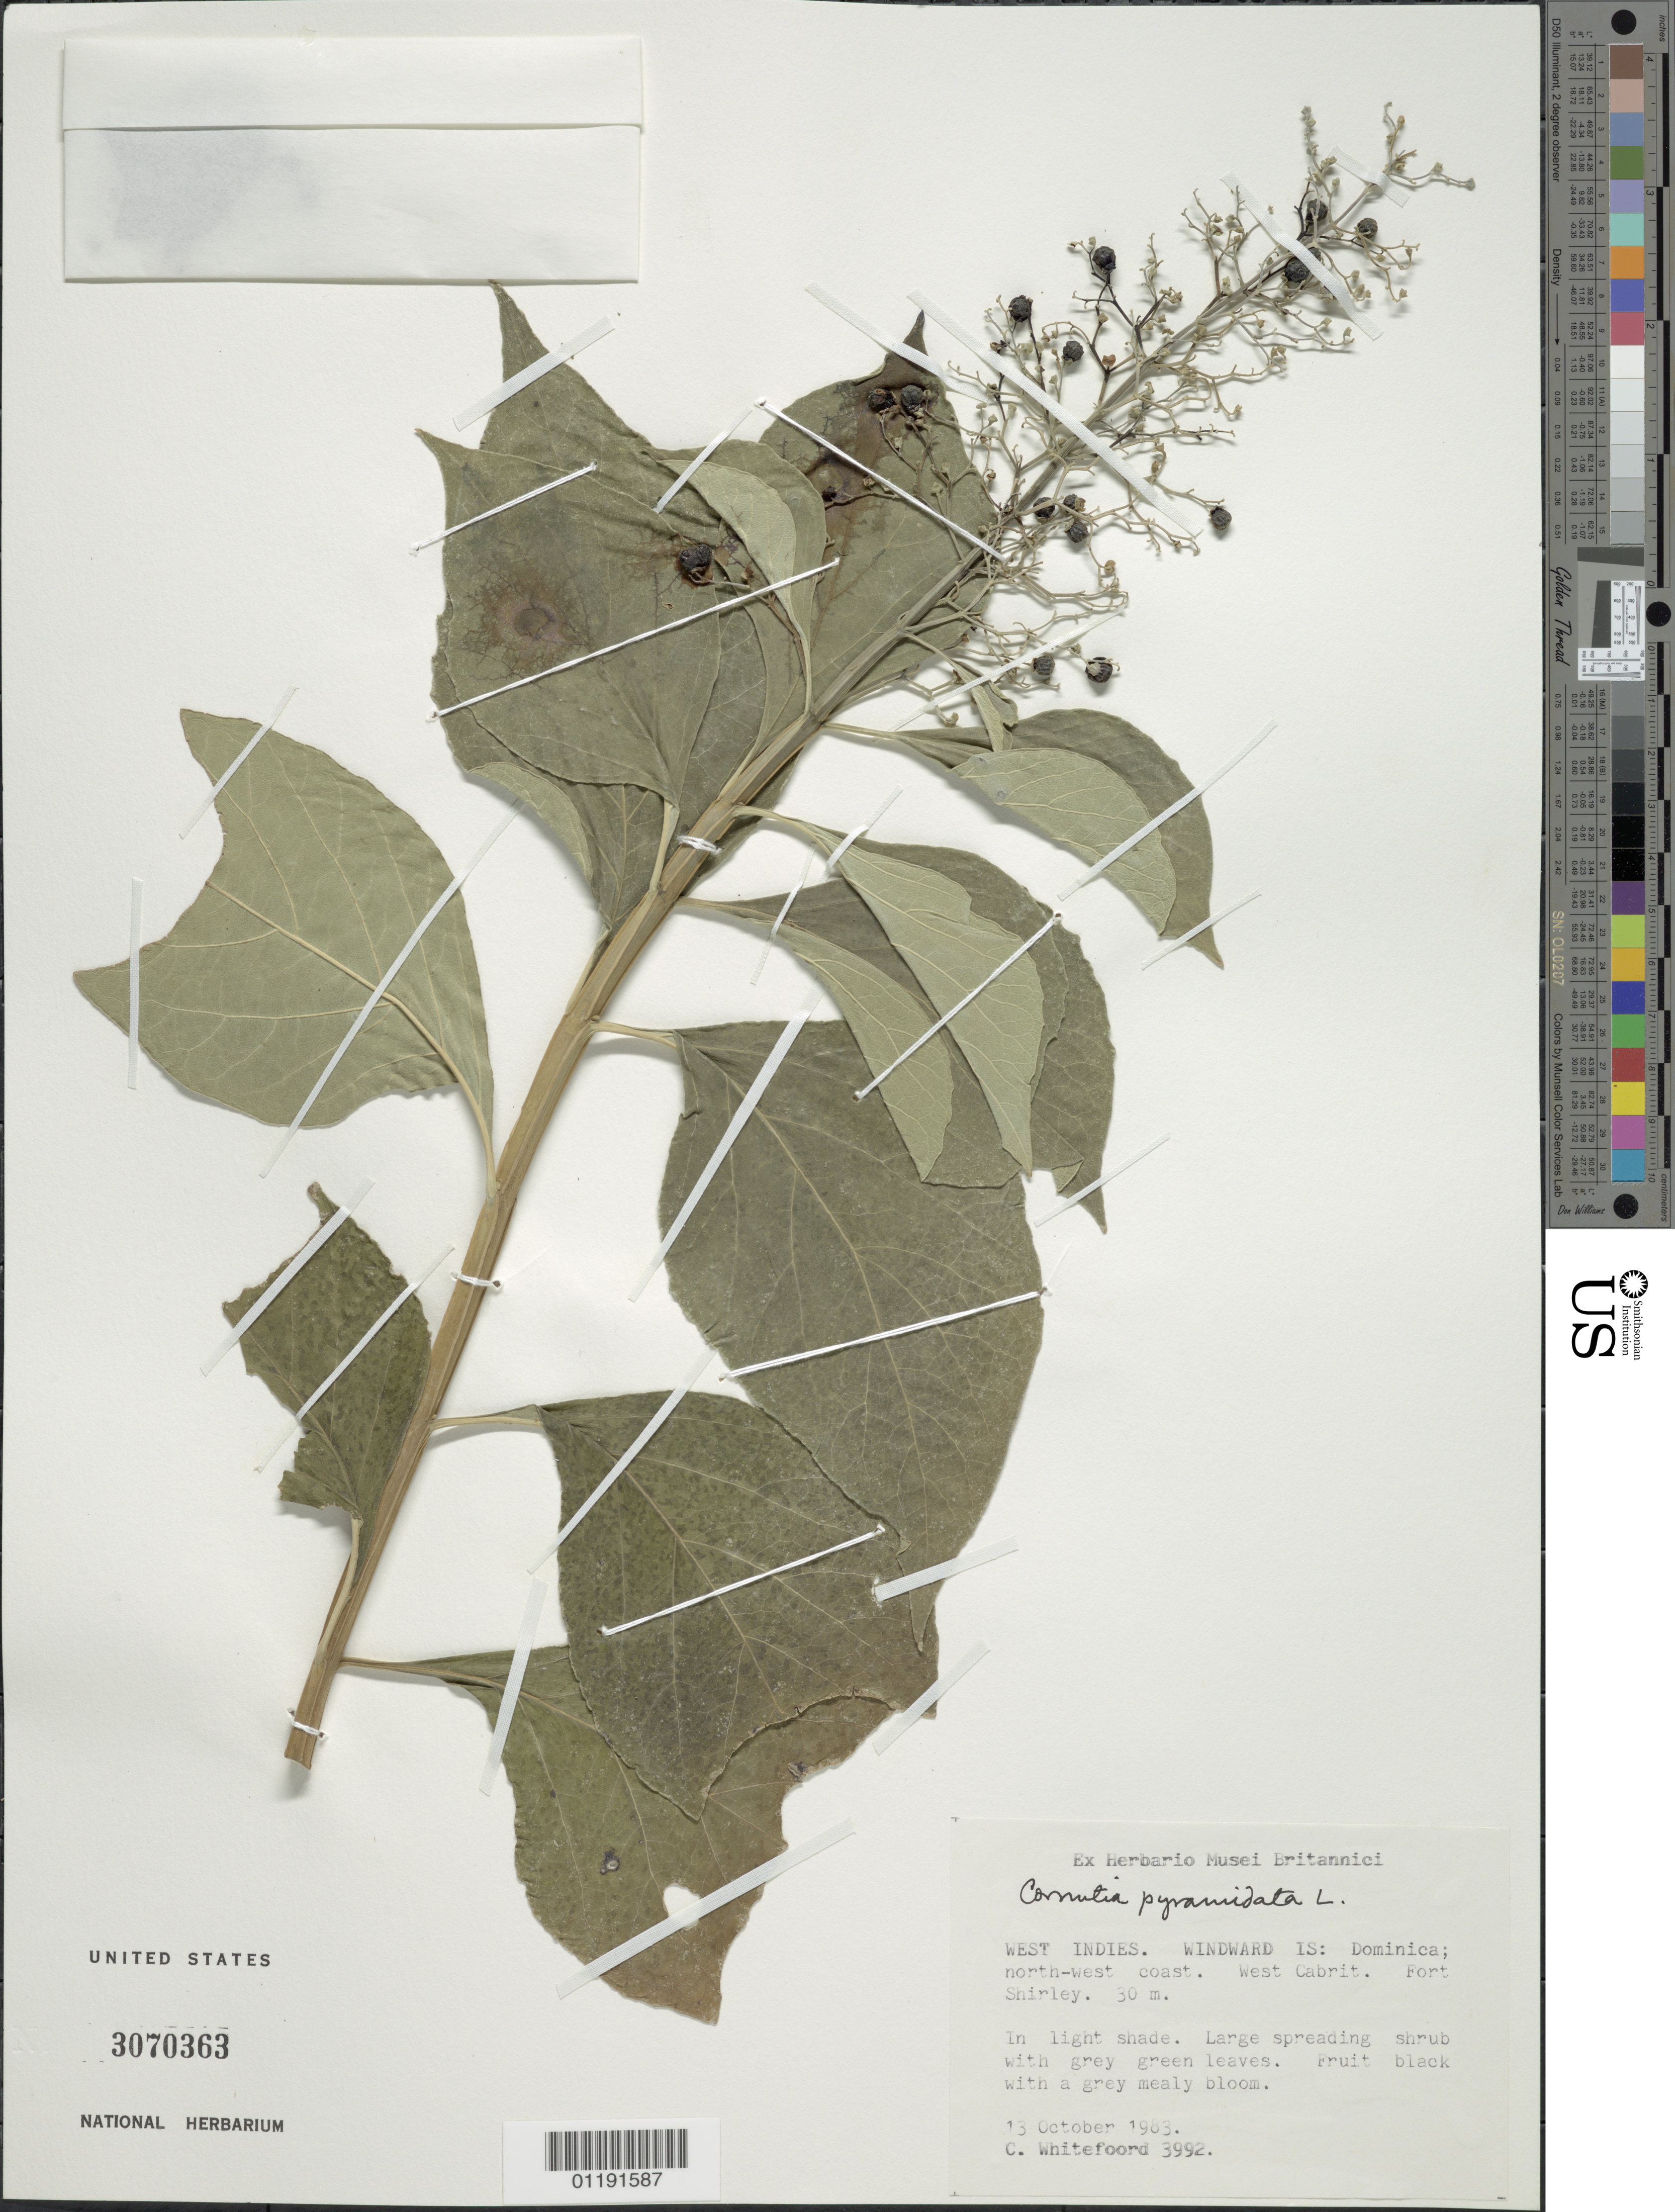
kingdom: Plantae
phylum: Tracheophyta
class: Magnoliopsida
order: Lamiales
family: Lamiaceae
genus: Cornutia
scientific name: Cornutia pyramidata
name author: L.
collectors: C. Whitefoord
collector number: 3992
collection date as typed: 13 Oct 1983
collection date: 1983-10-13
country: Dominica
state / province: St. John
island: Dominica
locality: Windward Is: Dominica: North-west coast. West Cabrit. By the sea.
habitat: NE coast, in light shade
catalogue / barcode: US 3070363